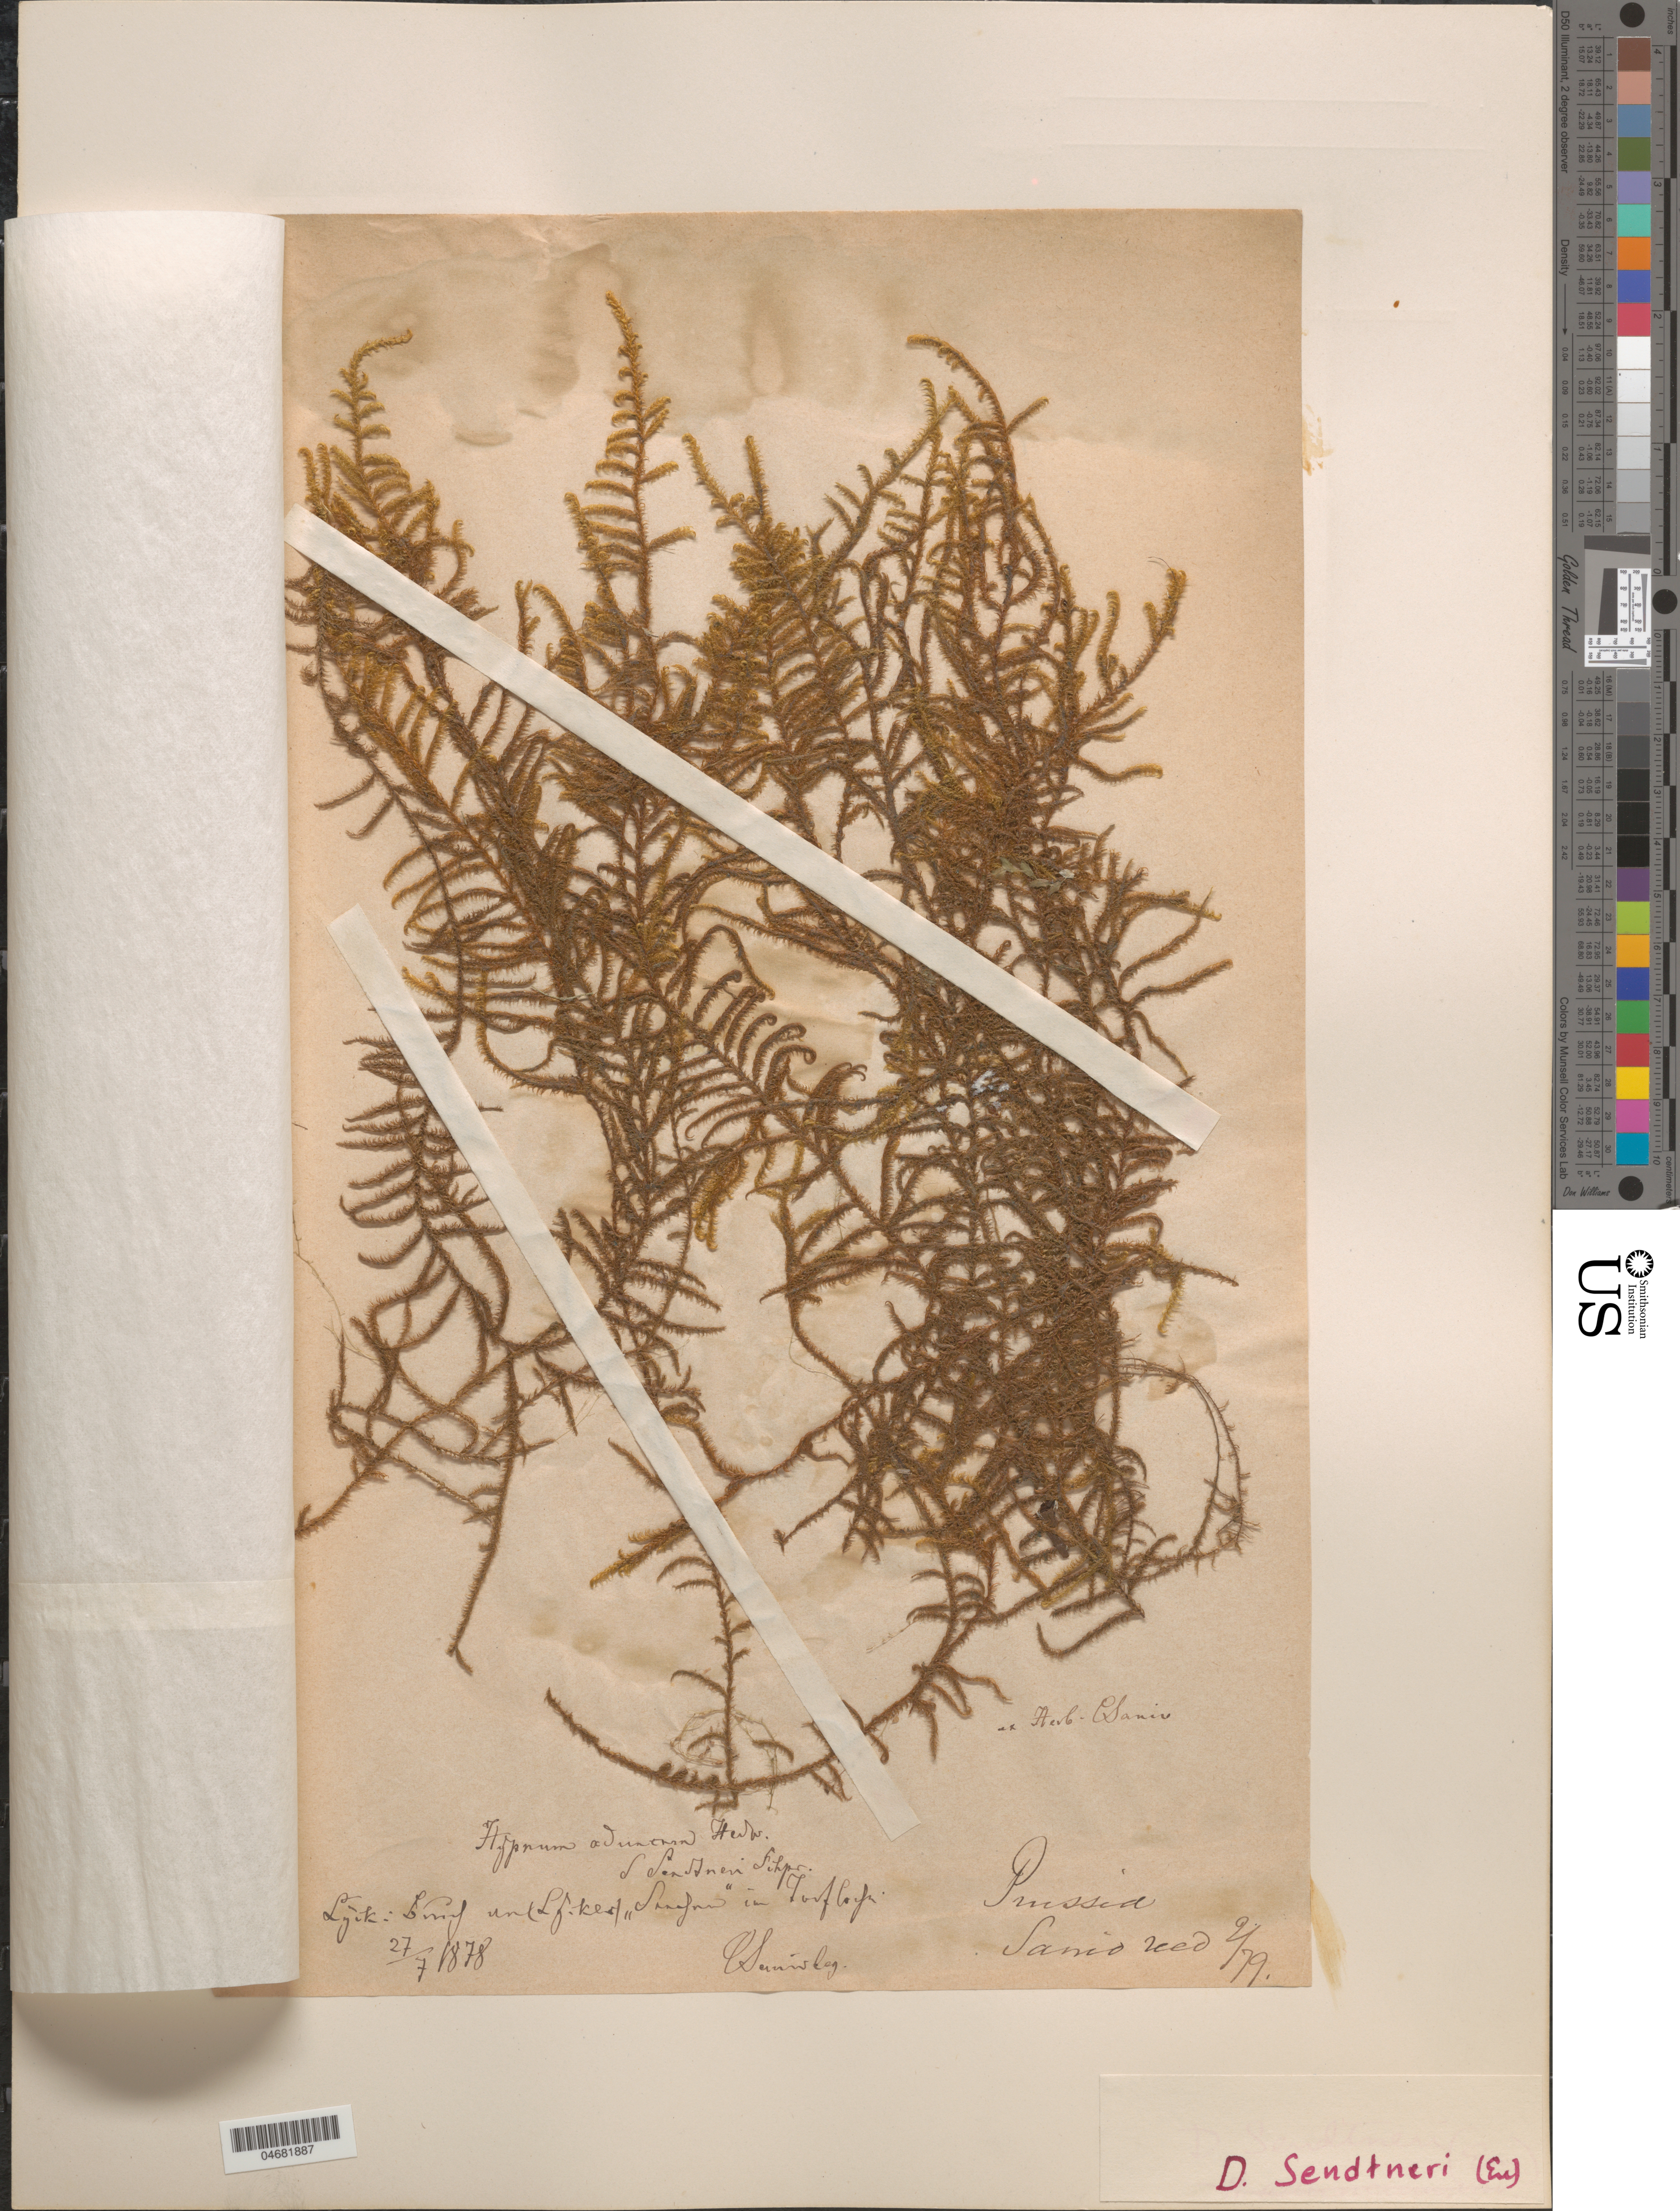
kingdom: Plantae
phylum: Bryophyta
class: Bryopsida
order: Hypnales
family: Hypnaceae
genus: Hypnum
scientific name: Hypnum aduncum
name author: Hedw.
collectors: C. Sanio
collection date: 1878-07-27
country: Poland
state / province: Warminsko-Mazurskie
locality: Prussia. Lyck